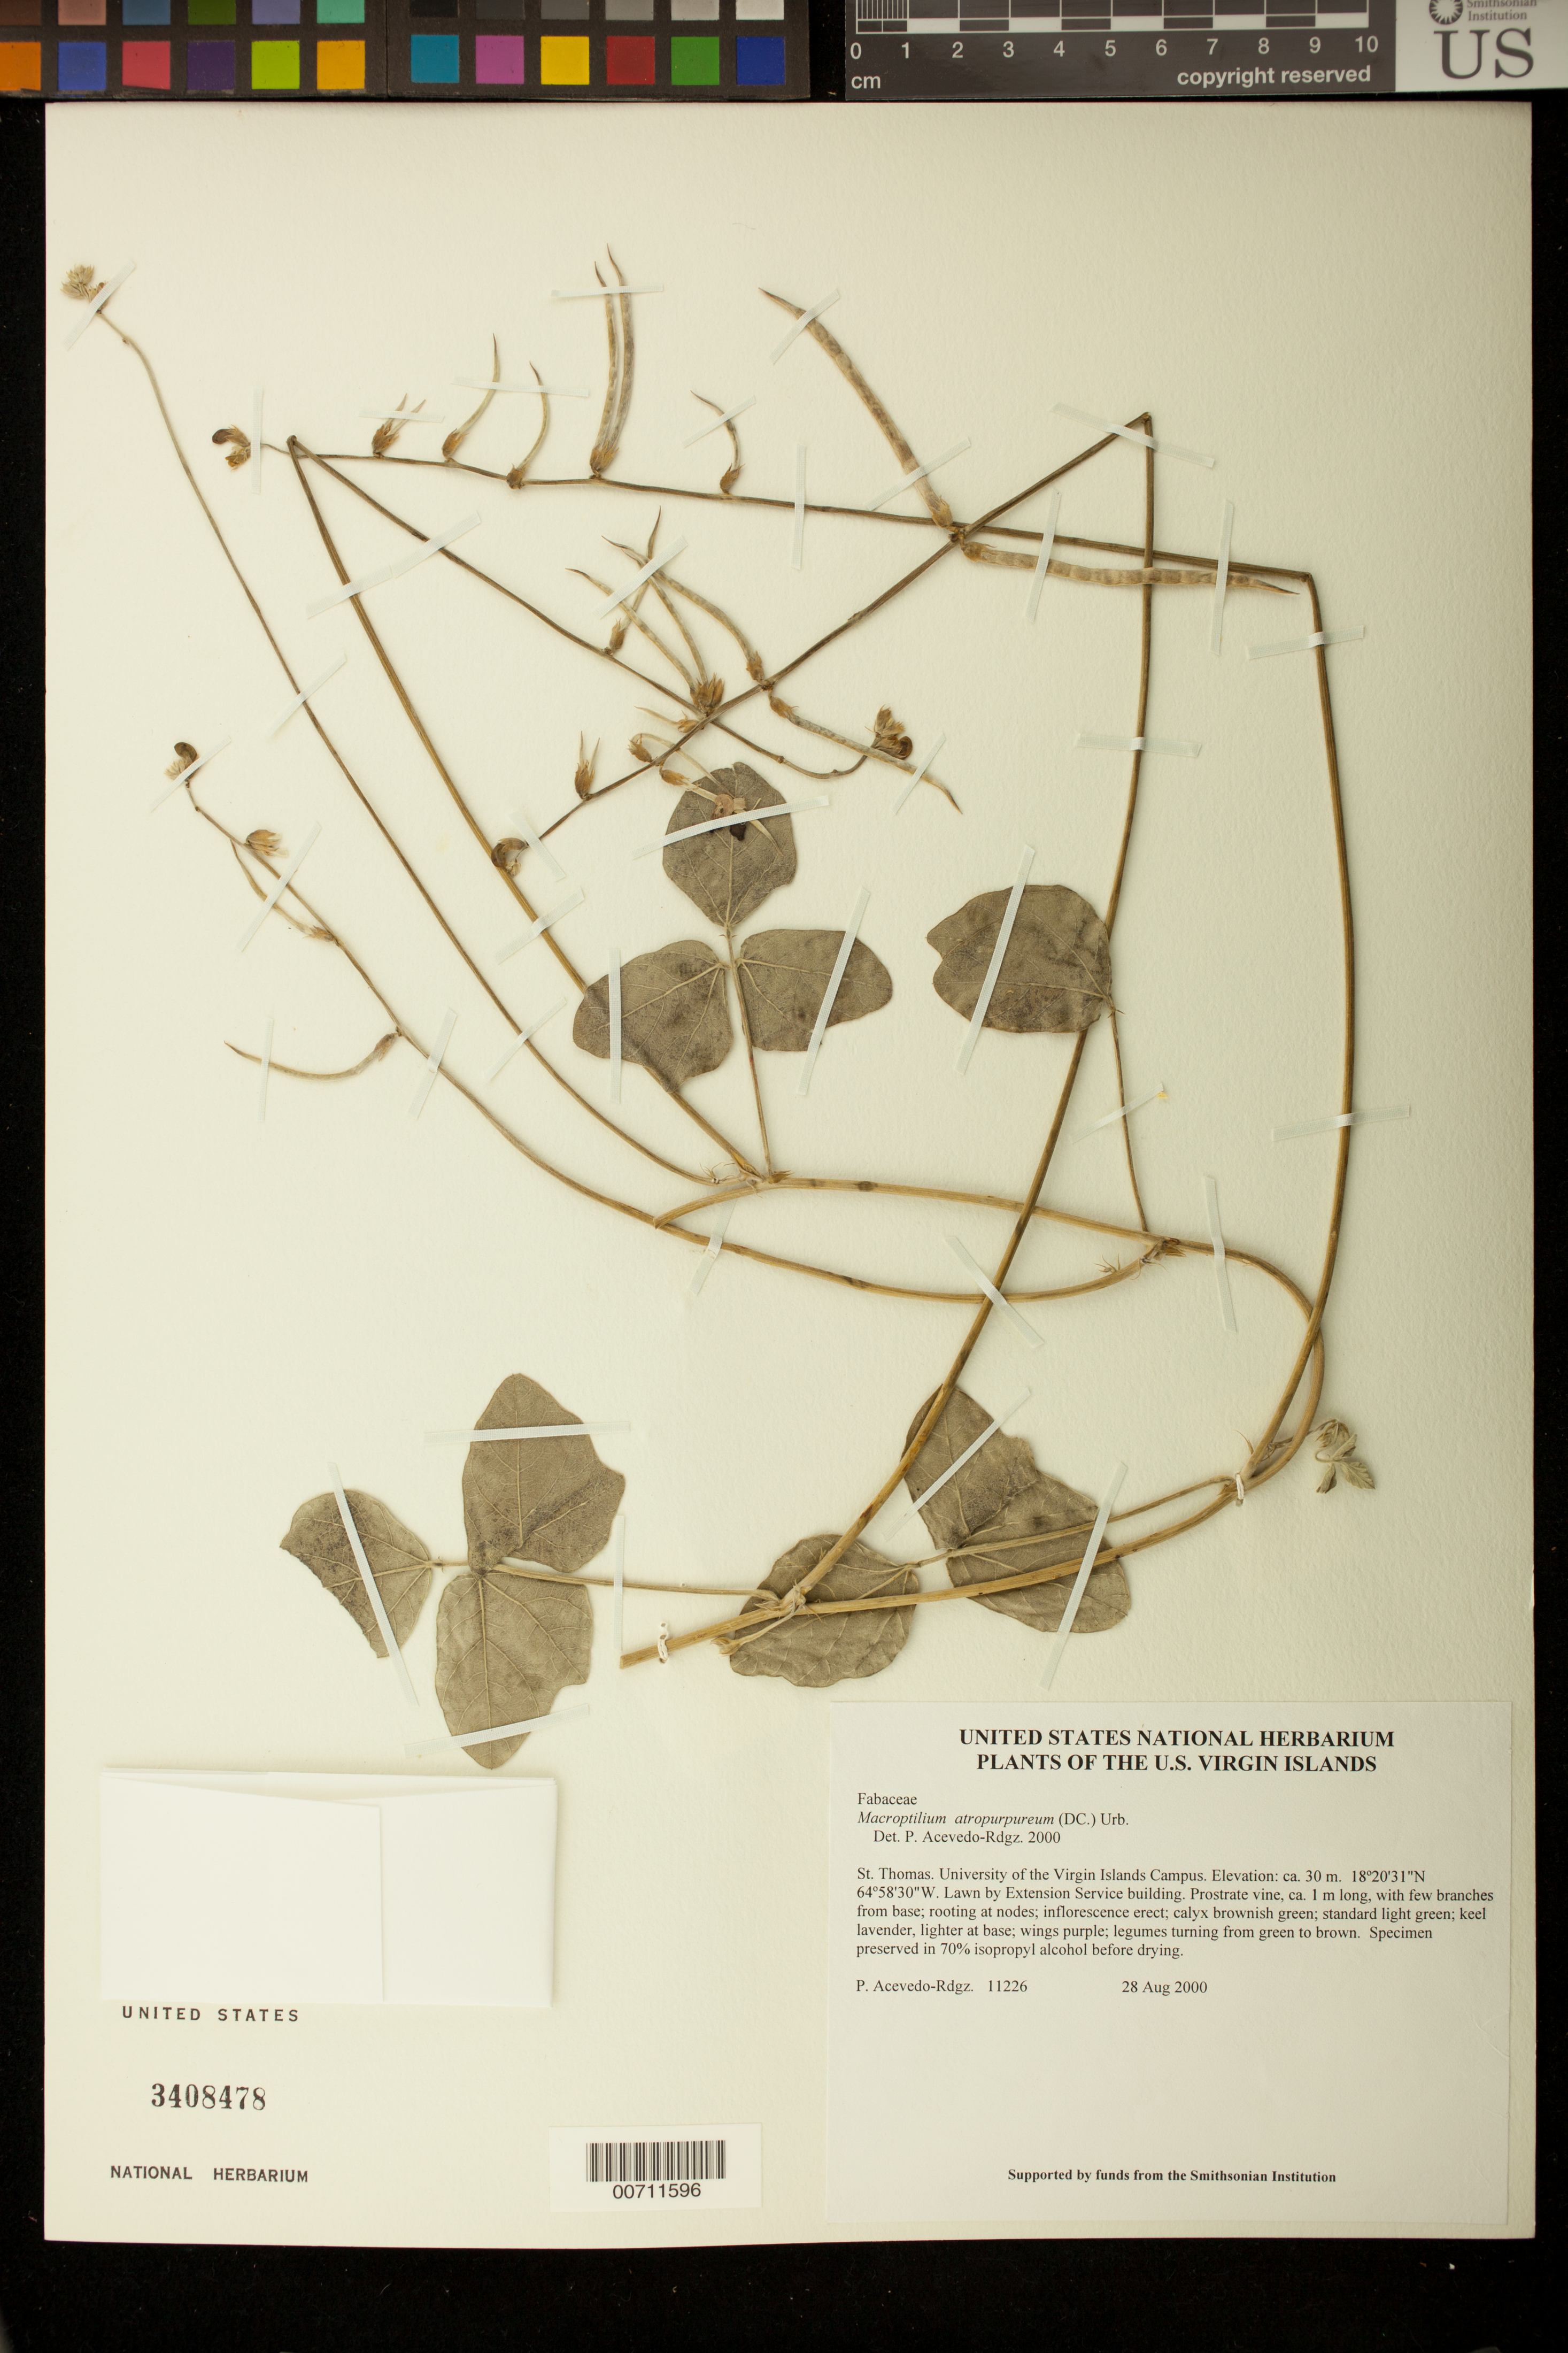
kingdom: Plantae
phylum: Tracheophyta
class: Magnoliopsida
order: Fabales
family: Fabaceae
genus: Macroptilium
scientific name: Macroptilium atropurpureum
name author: (DC.) Urb.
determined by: Acevedo-Rodríguez, P., (BOT), Smithsonian Institution - National Museum of Natural History (UNITED STATES)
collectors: P. Acevedo-Rodr.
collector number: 11226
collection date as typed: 28 Aug 2000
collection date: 2000-08-28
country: U.S. Virgin Islands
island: St. Thomas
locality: University of the Virgin Islands Campus.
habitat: Lawn by Extension Service building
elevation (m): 30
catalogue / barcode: US 3408478